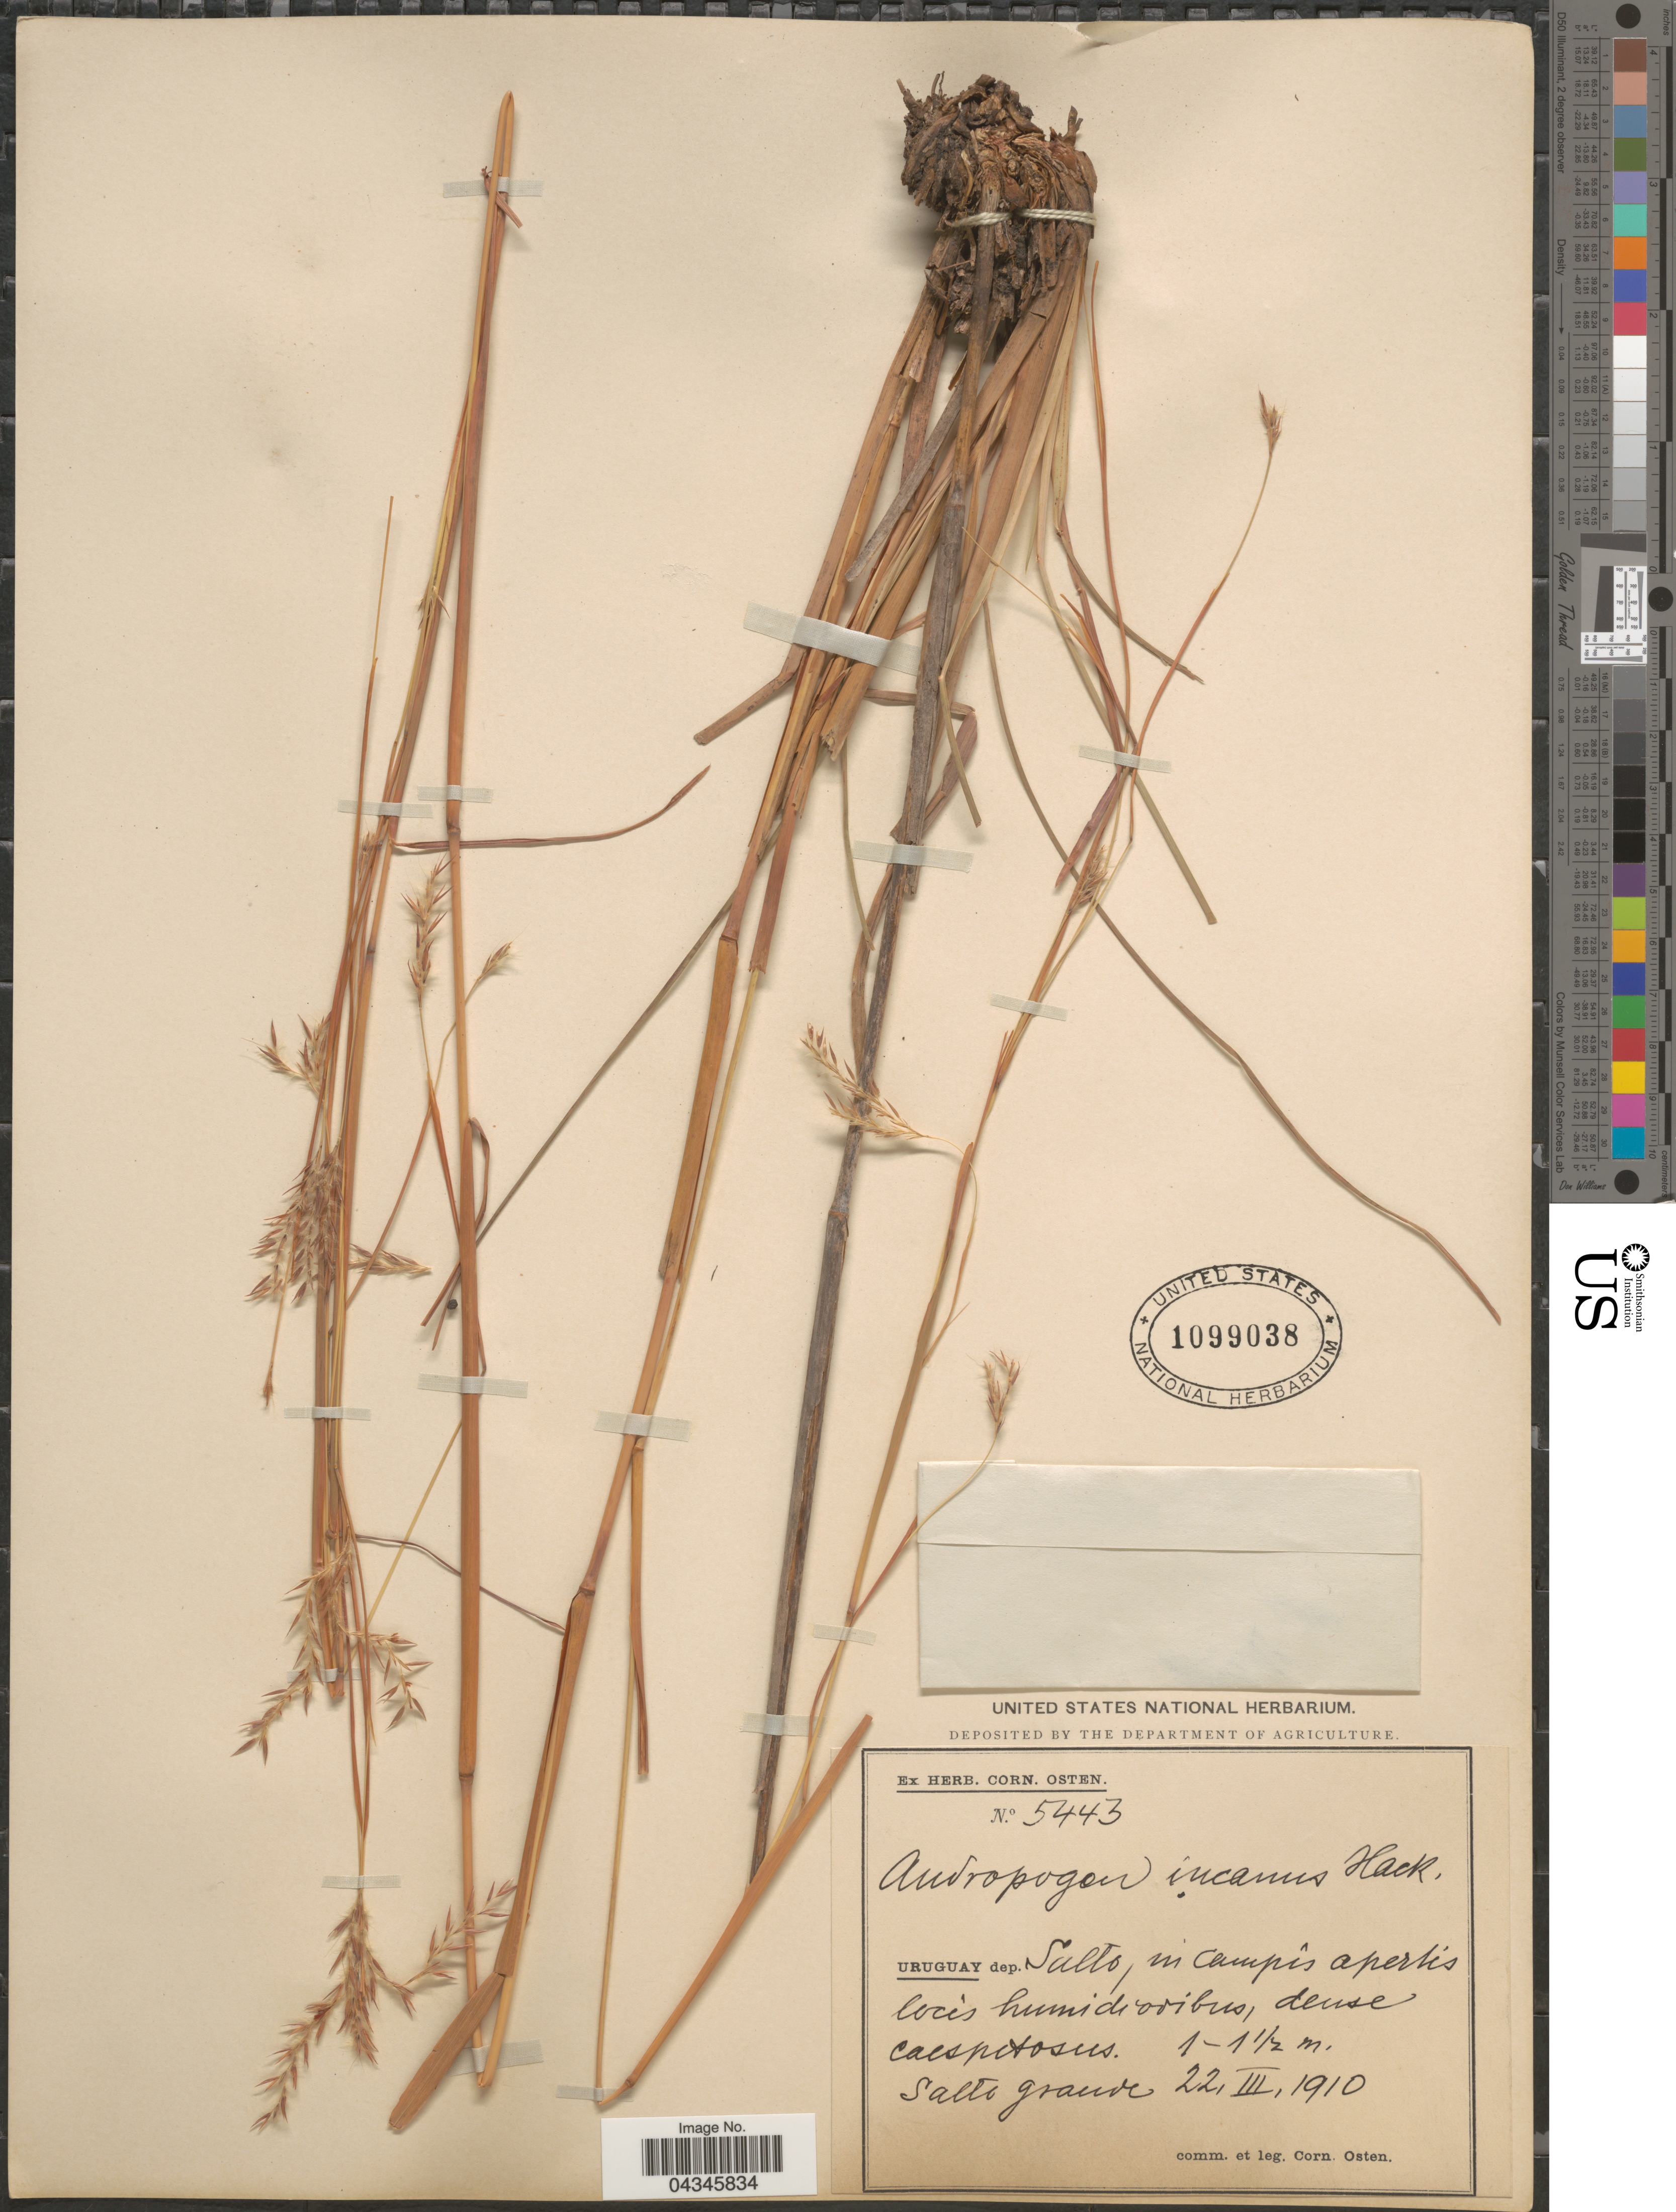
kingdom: Plantae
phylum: Tracheophyta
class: Liliopsida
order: Poales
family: Poaceae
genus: Andropogon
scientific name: Andropogon lateralis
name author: Nees in Mart.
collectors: C. Osten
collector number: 5443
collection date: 1910-03-22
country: Uruguay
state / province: Salto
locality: Dep. Salto, in campis apertis locis humidioribus, dense caespitosus. Salto Grande.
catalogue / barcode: US 1099038